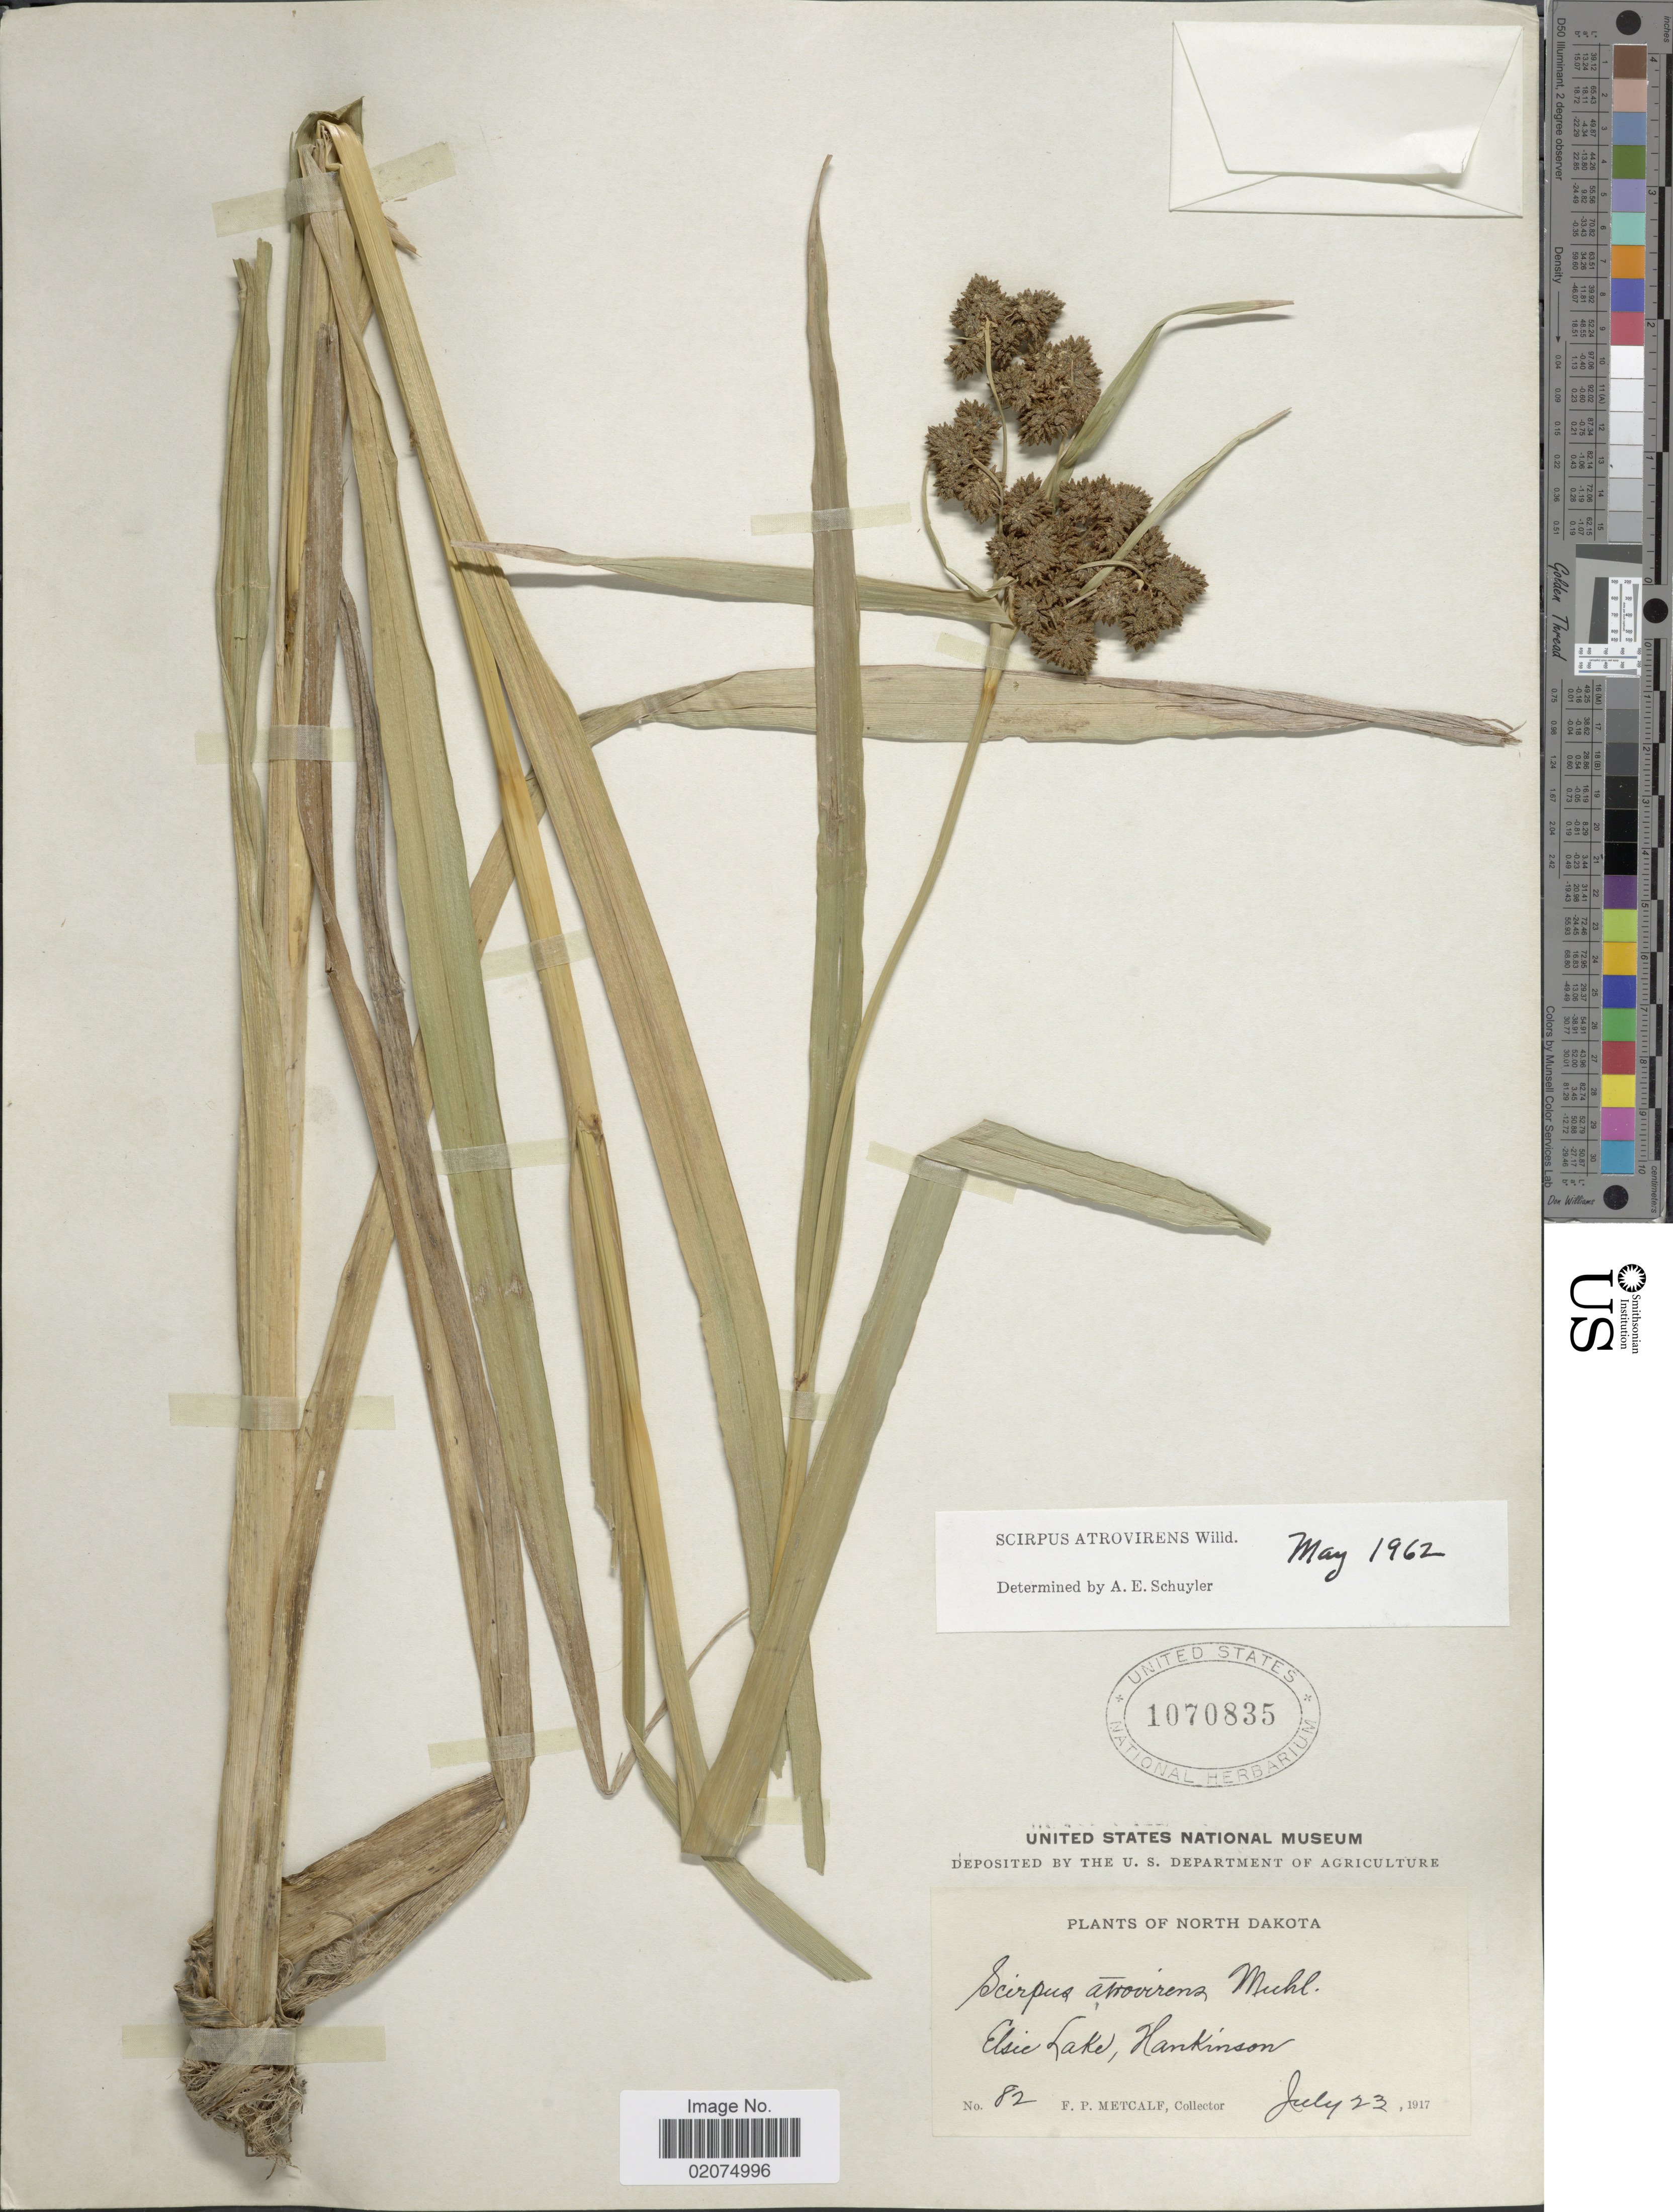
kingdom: Plantae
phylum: Tracheophyta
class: Liliopsida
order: Poales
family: Cyperaceae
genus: Scirpus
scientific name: Scirpus atrovirens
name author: Willd.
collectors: F. Metcalf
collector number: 82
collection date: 1917-07-23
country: United States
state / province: North Dakota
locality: Elsic Lake, Hankinson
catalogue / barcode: US 1070835